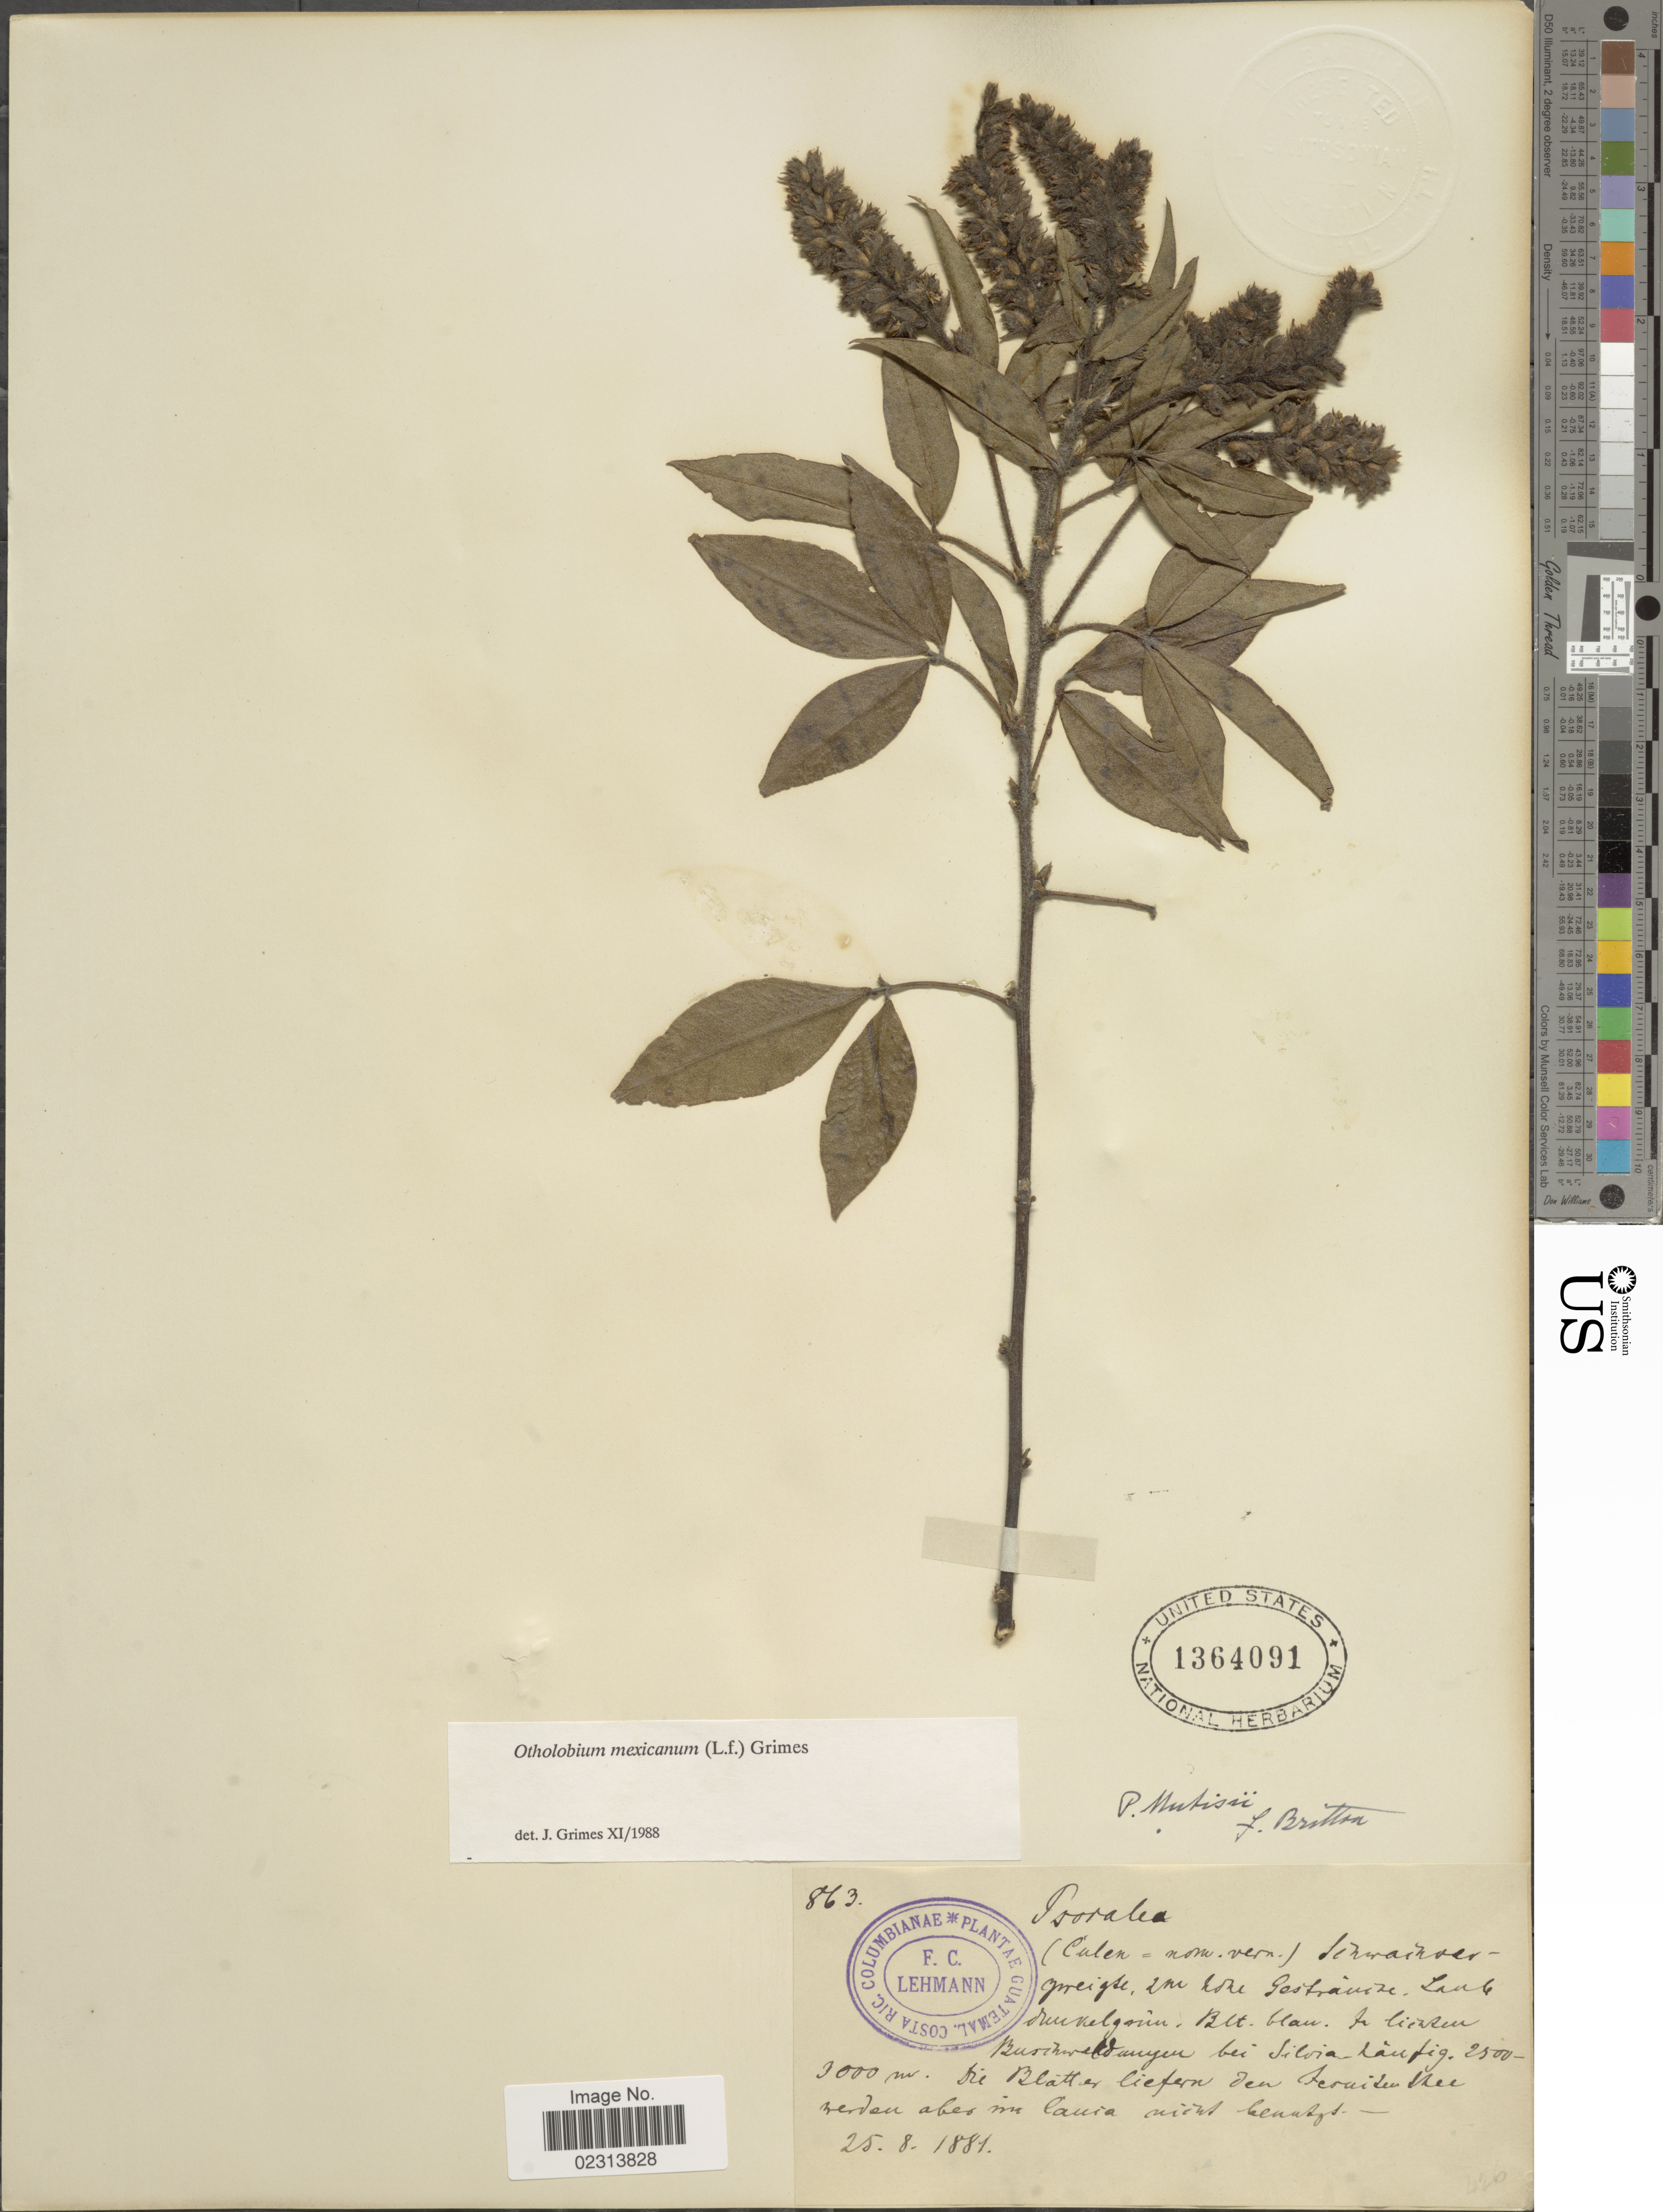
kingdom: Plantae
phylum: Tracheophyta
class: Magnoliopsida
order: Fabales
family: Fabaceae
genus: Otholobium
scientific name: Otholobium mexicanum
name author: (L. f.) J.W. Grimes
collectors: F. C. Lehmann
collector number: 863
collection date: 1881-08-25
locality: Del Blatter liefen den teruiken thee verden abes im Cauca niets vaught [interpreted]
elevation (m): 2500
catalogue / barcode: US 1364091